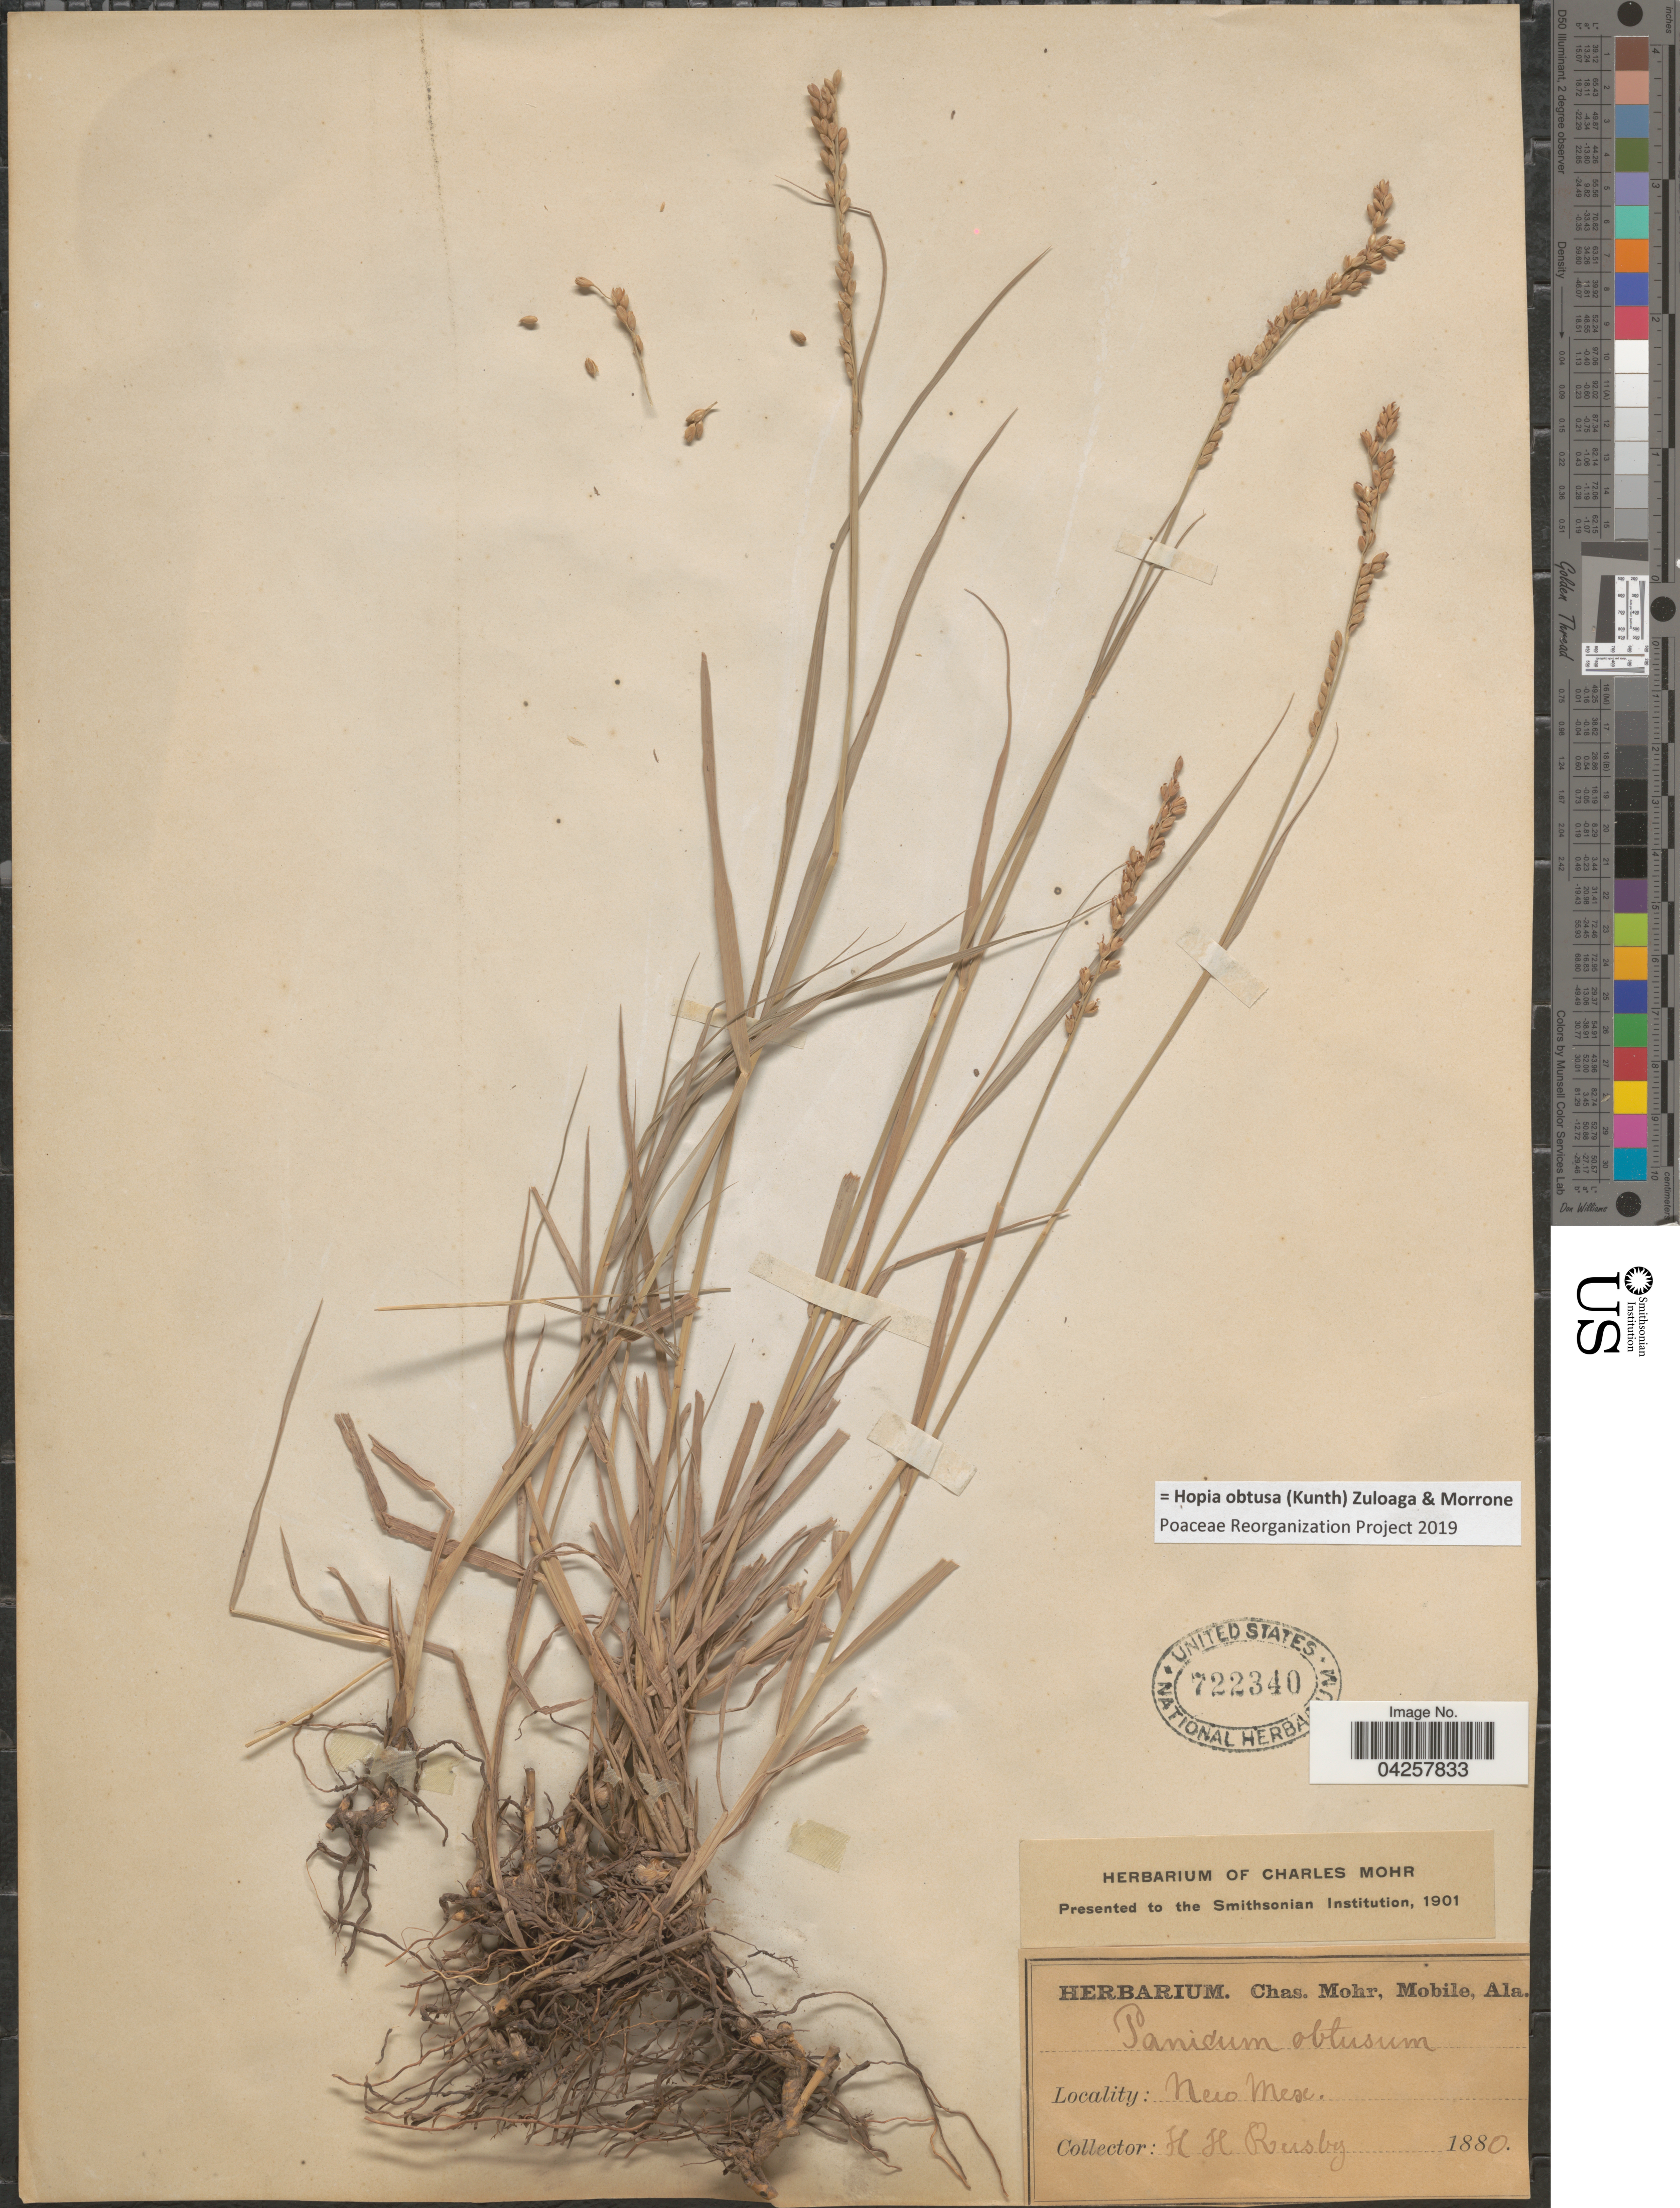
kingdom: Plantae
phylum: Tracheophyta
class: Liliopsida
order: Poales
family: Poaceae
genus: Hopia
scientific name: Hopia obtusa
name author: (Kunth) Zuloaga & Morrone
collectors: H. H. Rusby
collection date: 1880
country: United States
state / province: New Mexico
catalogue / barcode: US 722340